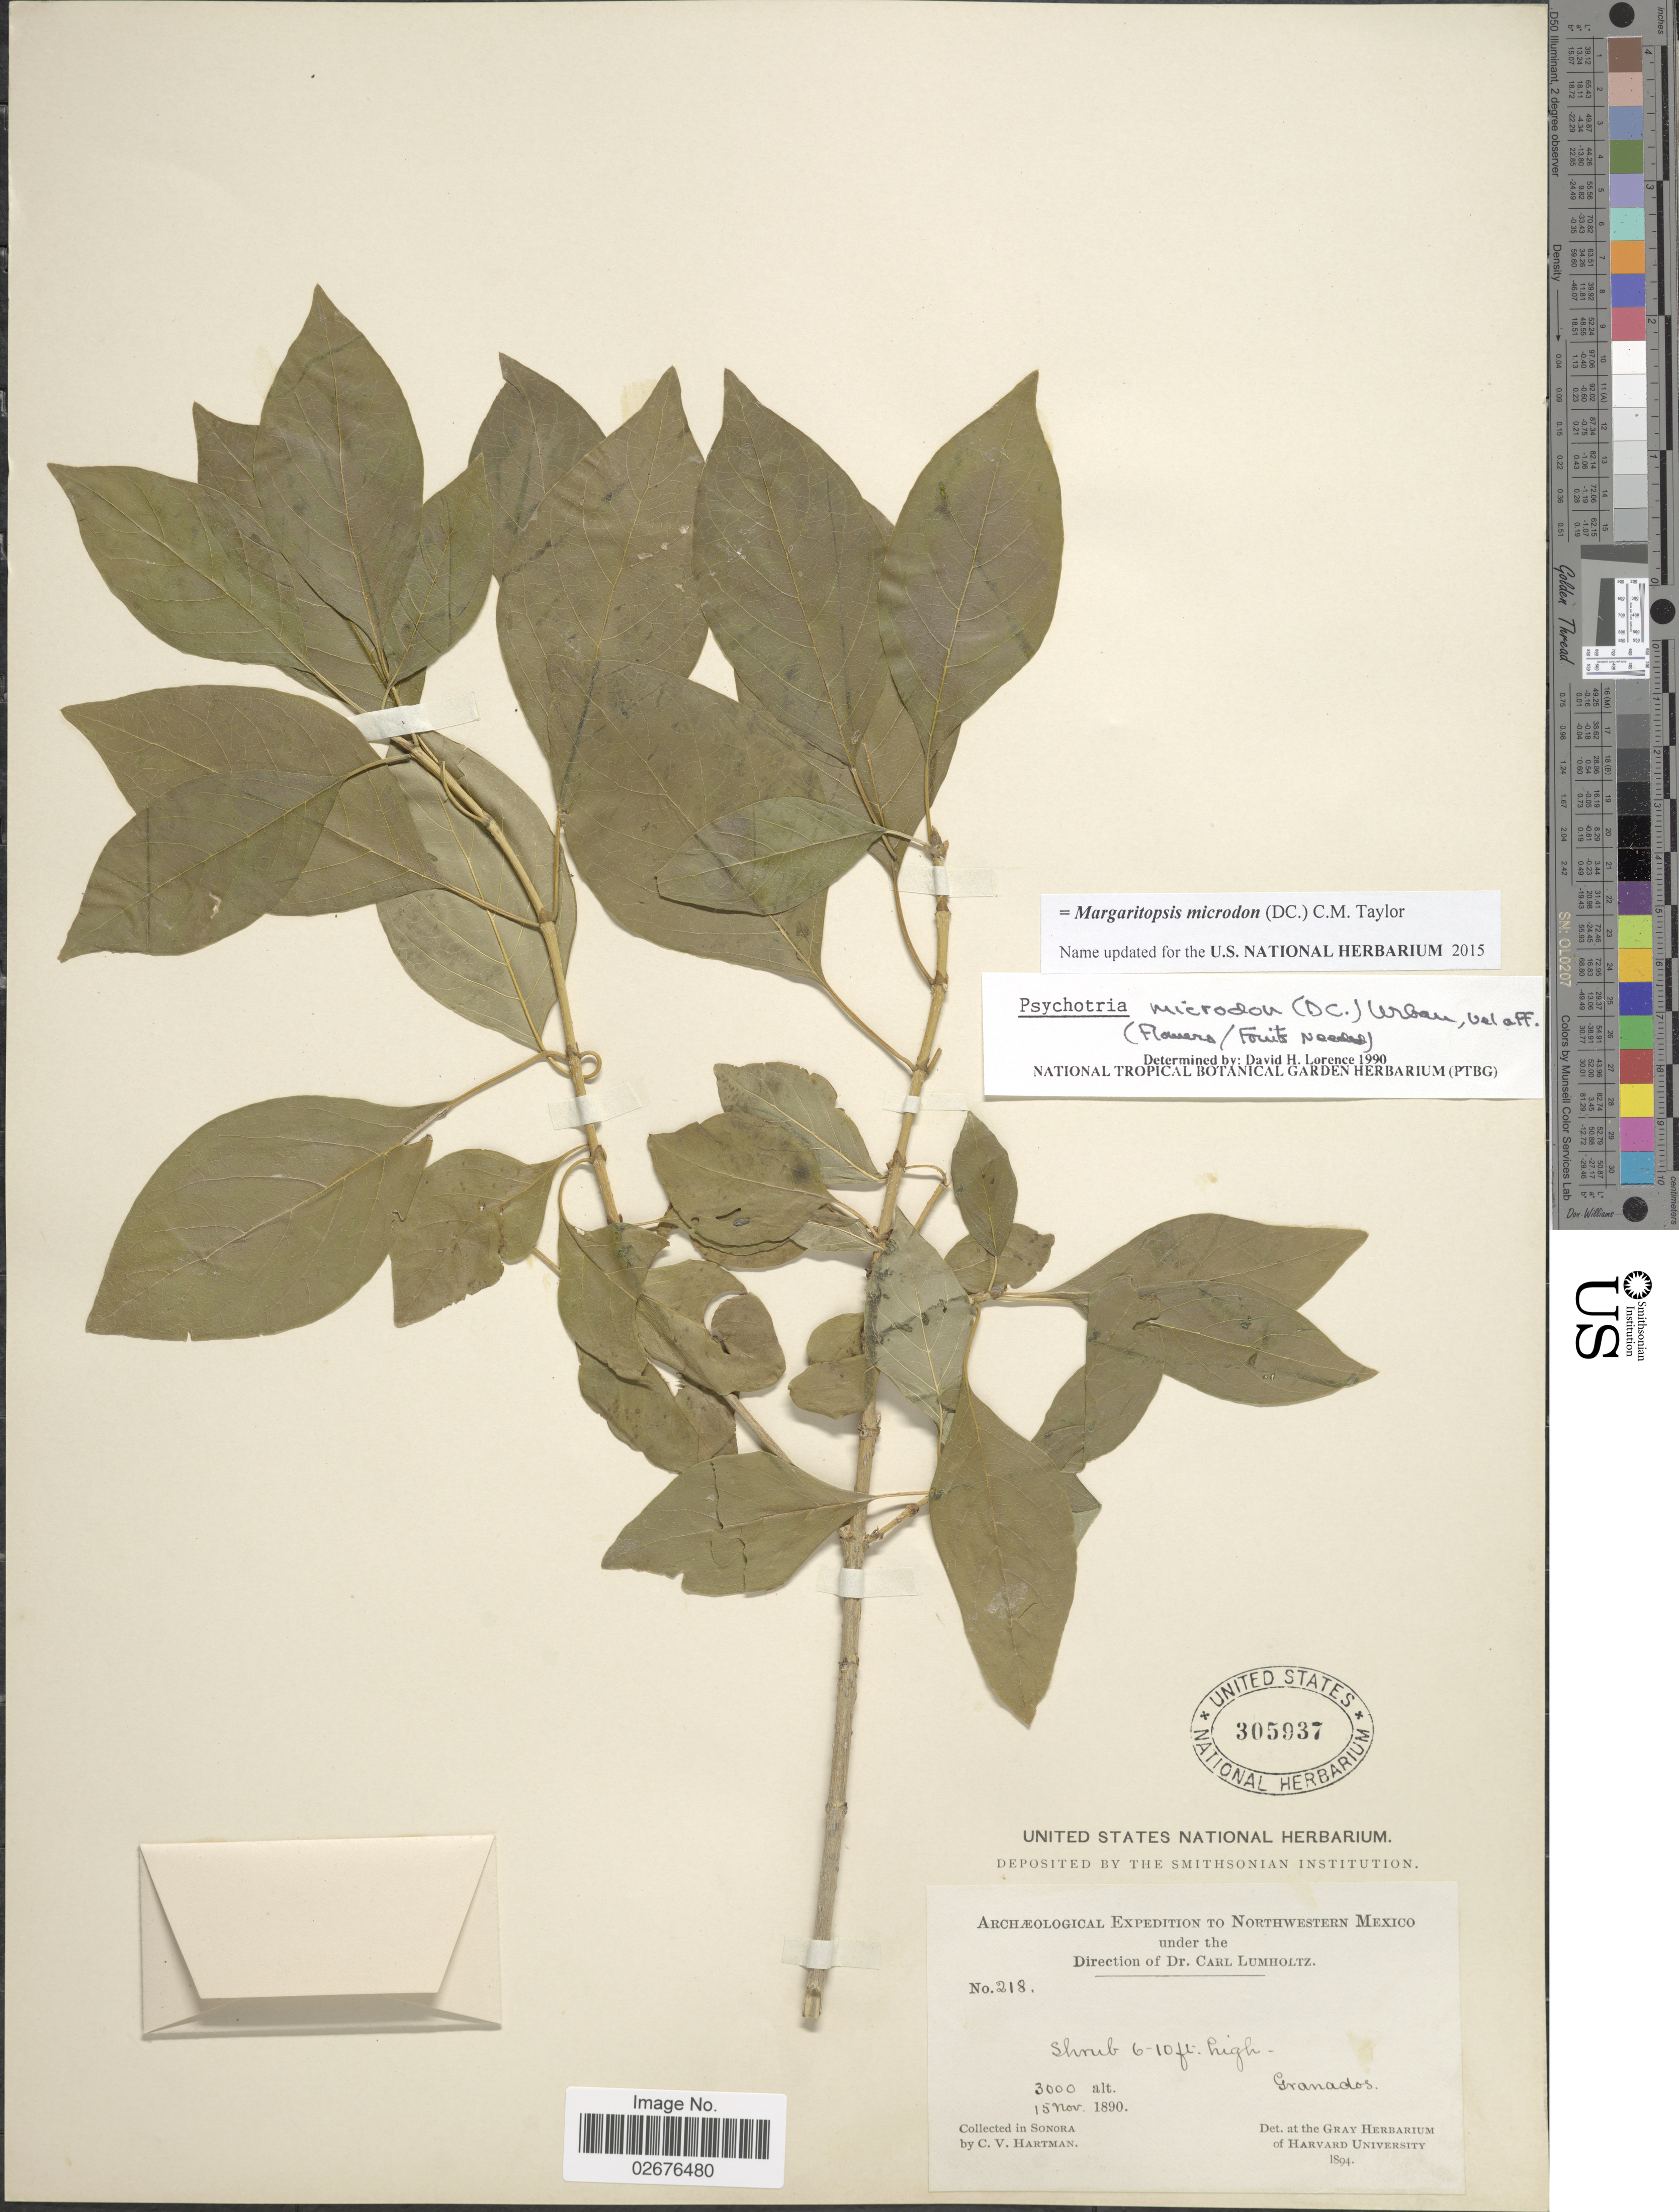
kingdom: Plantae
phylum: Tracheophyta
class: Magnoliopsida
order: Gentianales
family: Rubiaceae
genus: Margaritopsis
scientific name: Margaritopsis microdon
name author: (DC.) C.M. Taylor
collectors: C. V. Hartman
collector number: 218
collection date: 1890-11-15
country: Mexico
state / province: Sonora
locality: Granados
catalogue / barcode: US 305937